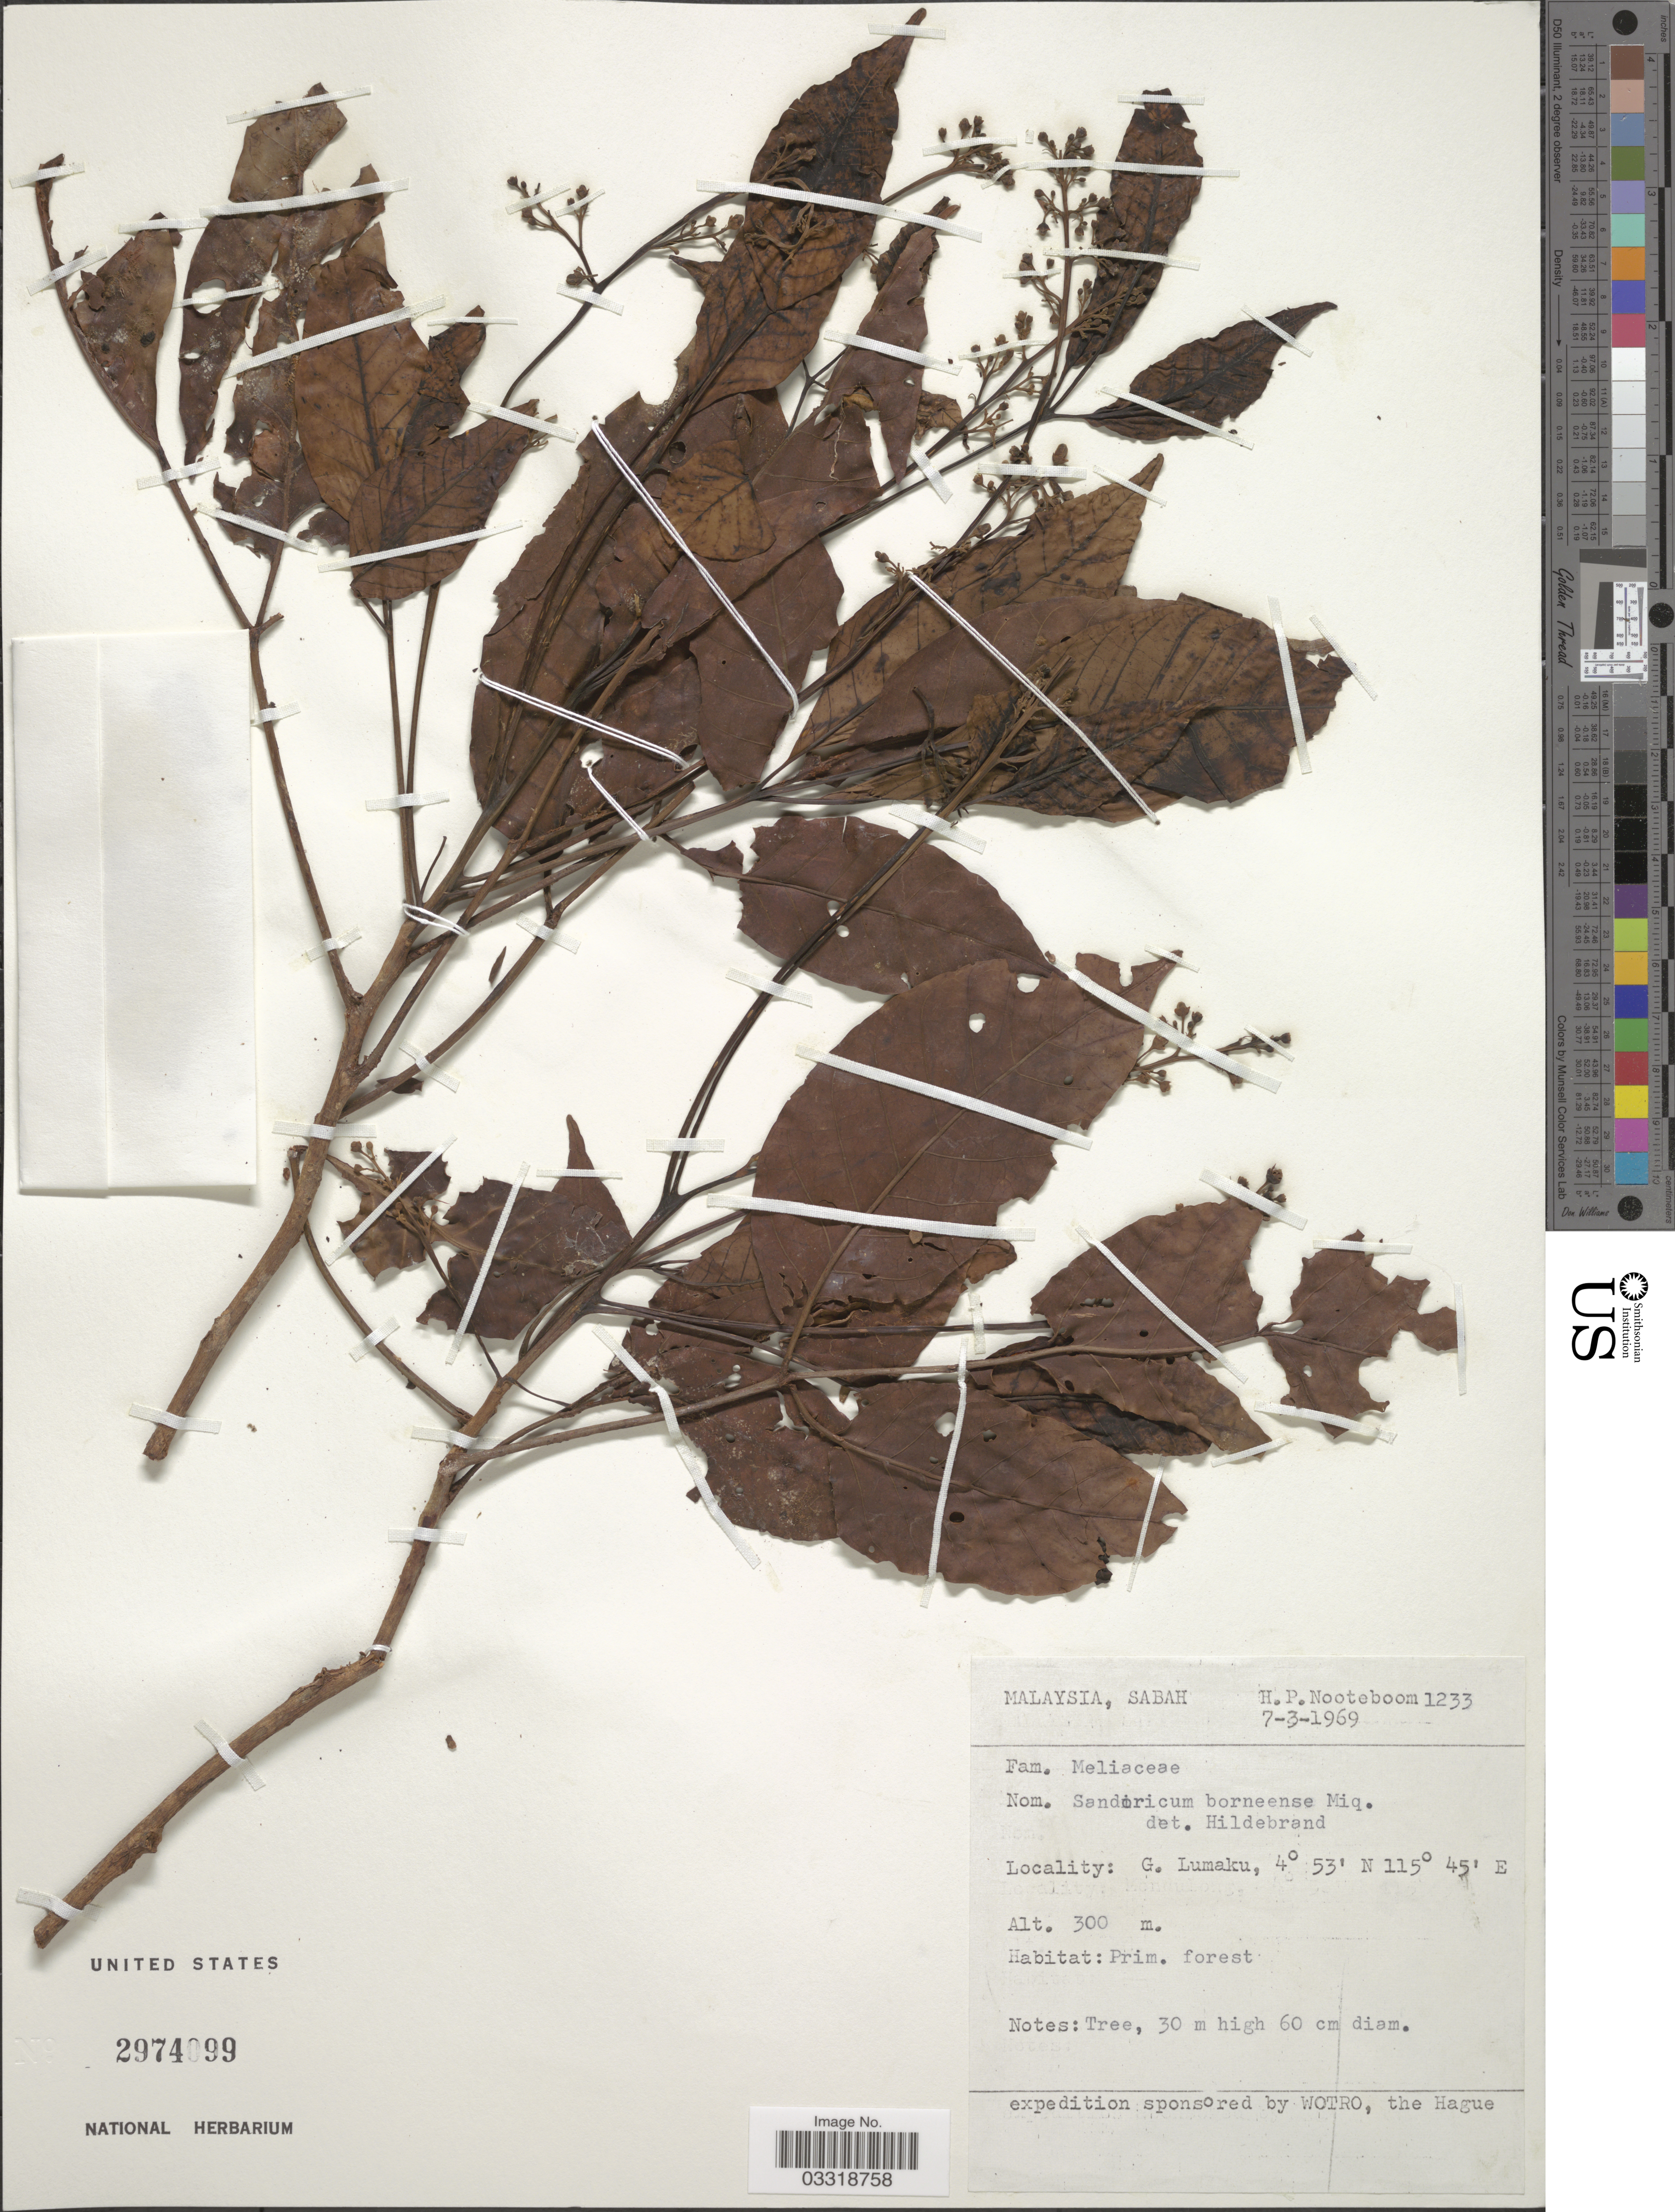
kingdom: Plantae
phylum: Tracheophyta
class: Magnoliopsida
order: Sapindales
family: Meliaceae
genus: Sandoricum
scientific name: Sandoricum borneense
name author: Miq.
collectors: H. P. Nooteboom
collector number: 1233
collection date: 1969-03-07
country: Malaysia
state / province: Sabah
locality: G. Lumaku.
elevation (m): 300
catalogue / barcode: US 2974099